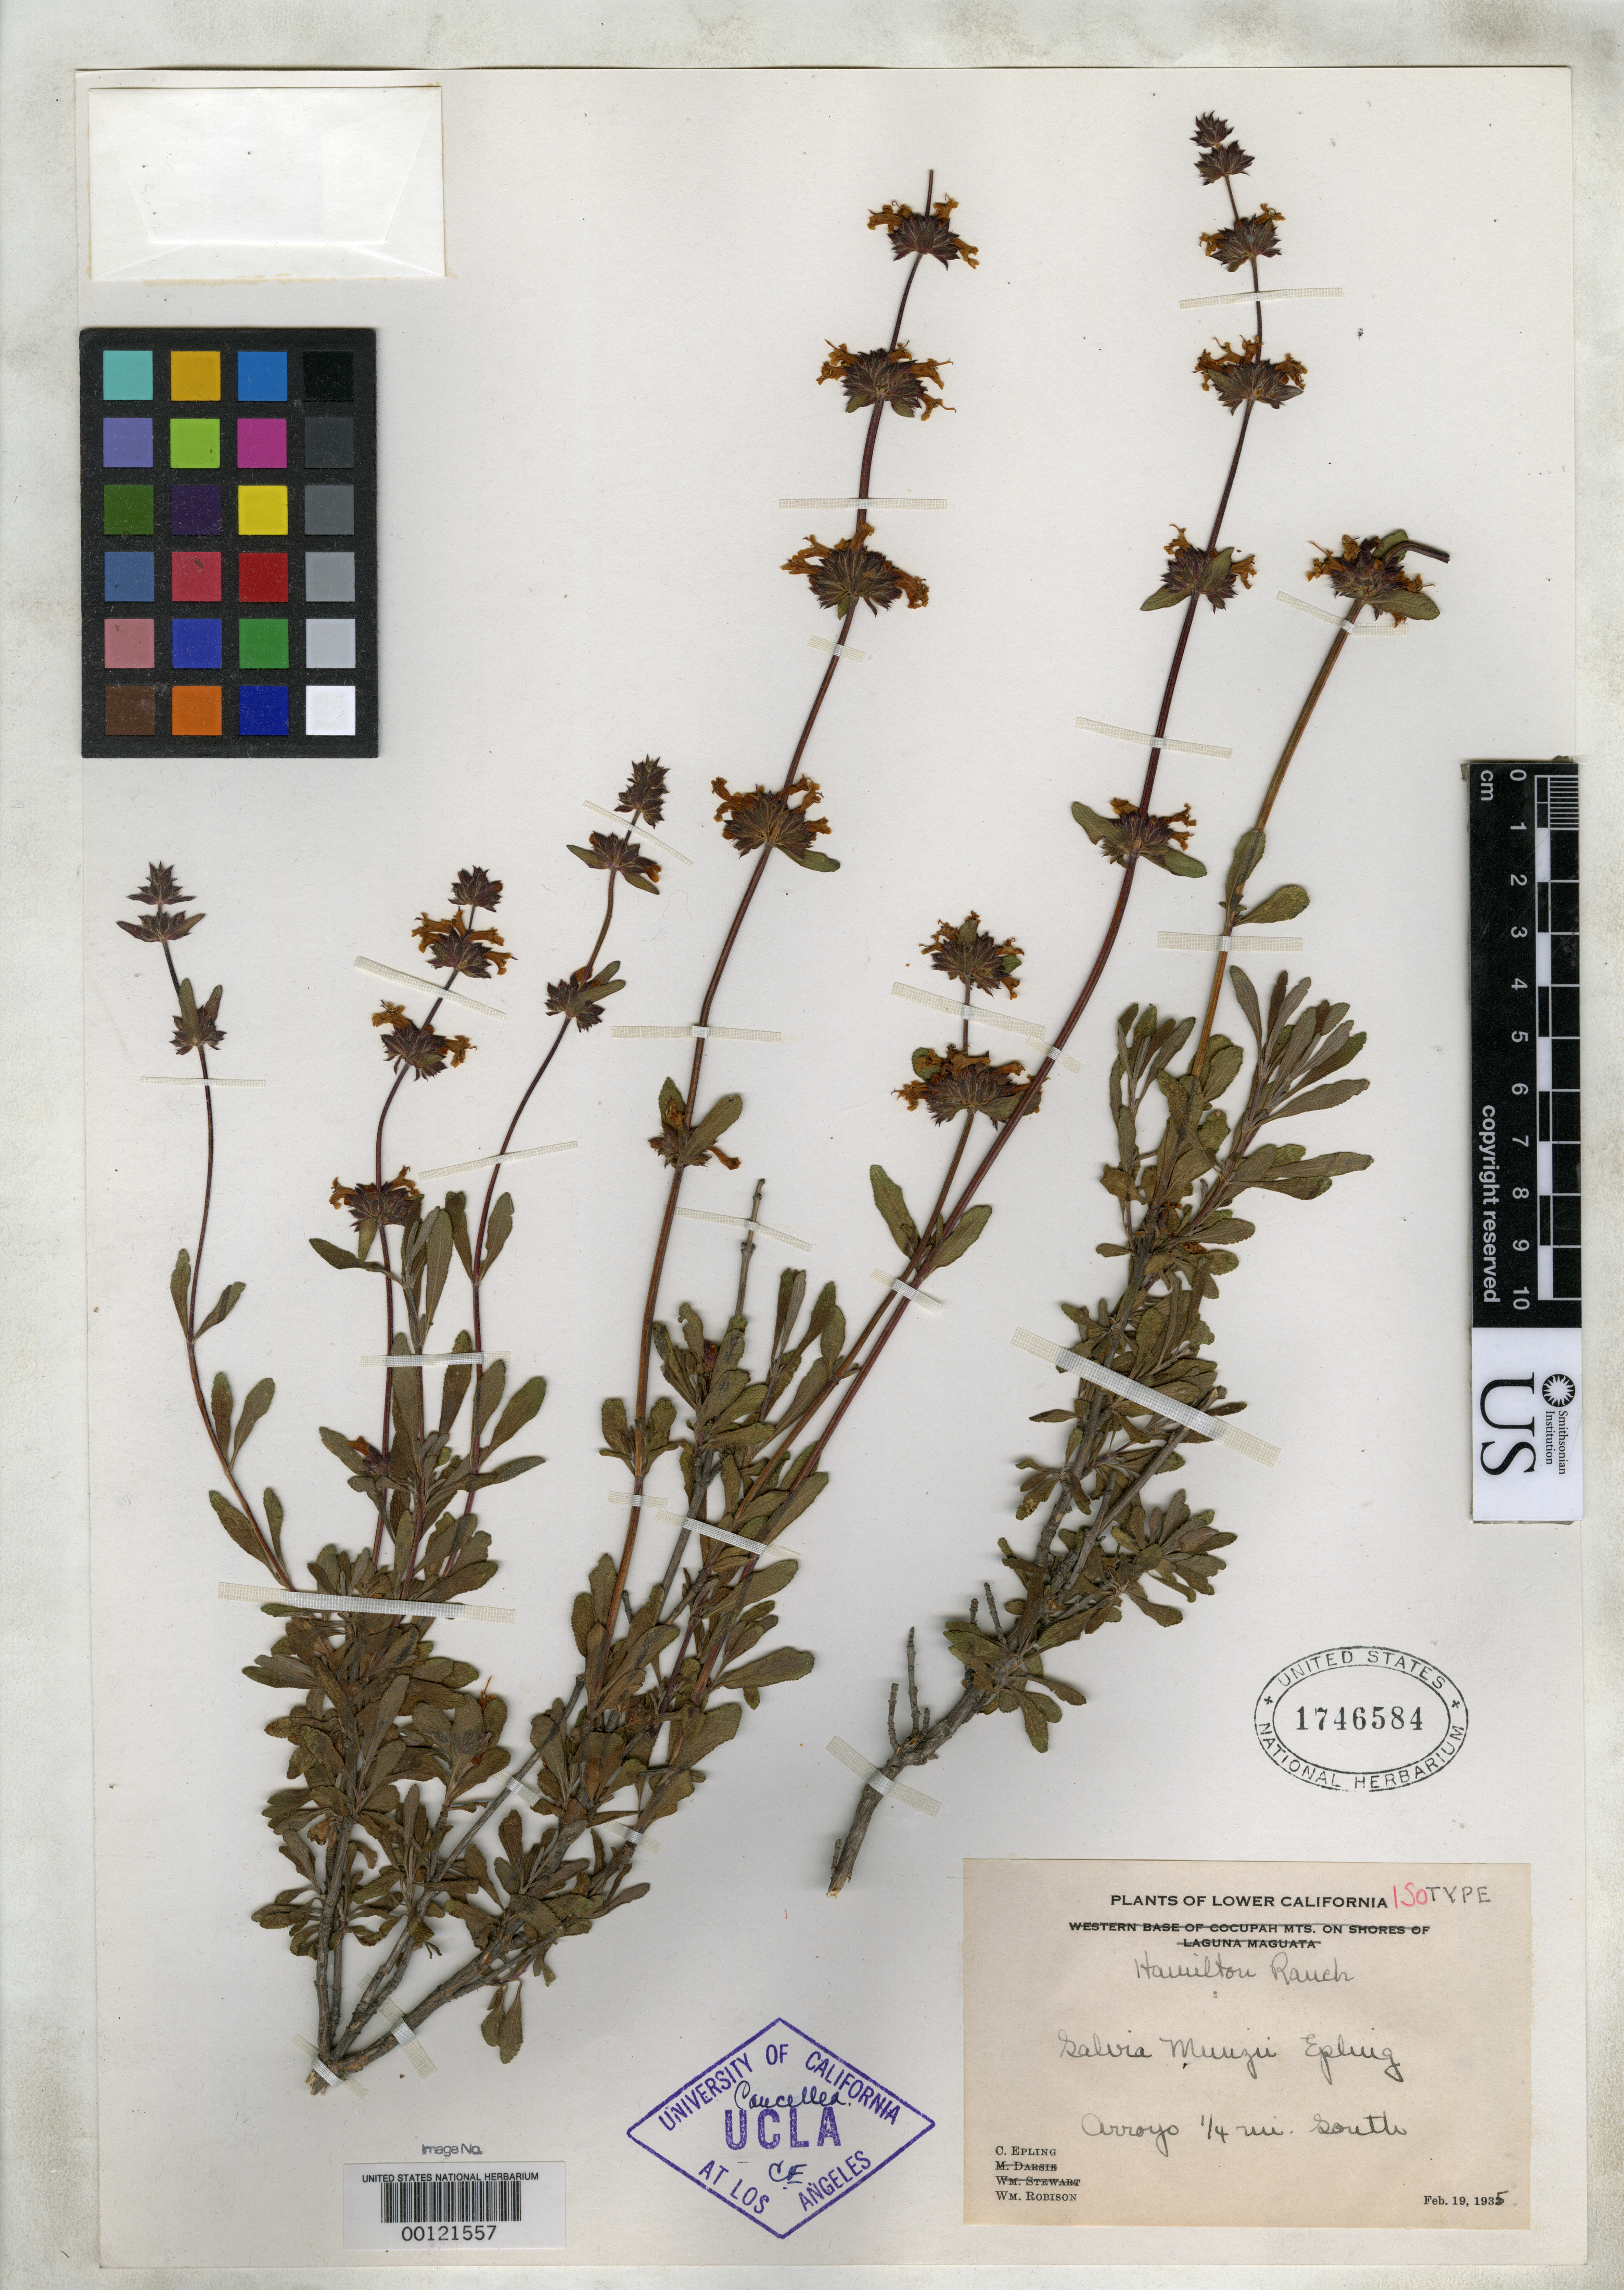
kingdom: Plantae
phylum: Tracheophyta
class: Magnoliopsida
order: Lamiales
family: Lamiaceae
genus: Salvia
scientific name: Salvia munzii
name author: Epling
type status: Isotype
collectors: C. C. Epling & W. Robinson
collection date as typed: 19 Feb 1935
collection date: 1935-02-19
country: Mexico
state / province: Baja California Norte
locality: Hamilton Ranch, Arroyo 1/4 mi S.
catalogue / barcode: US 1746584